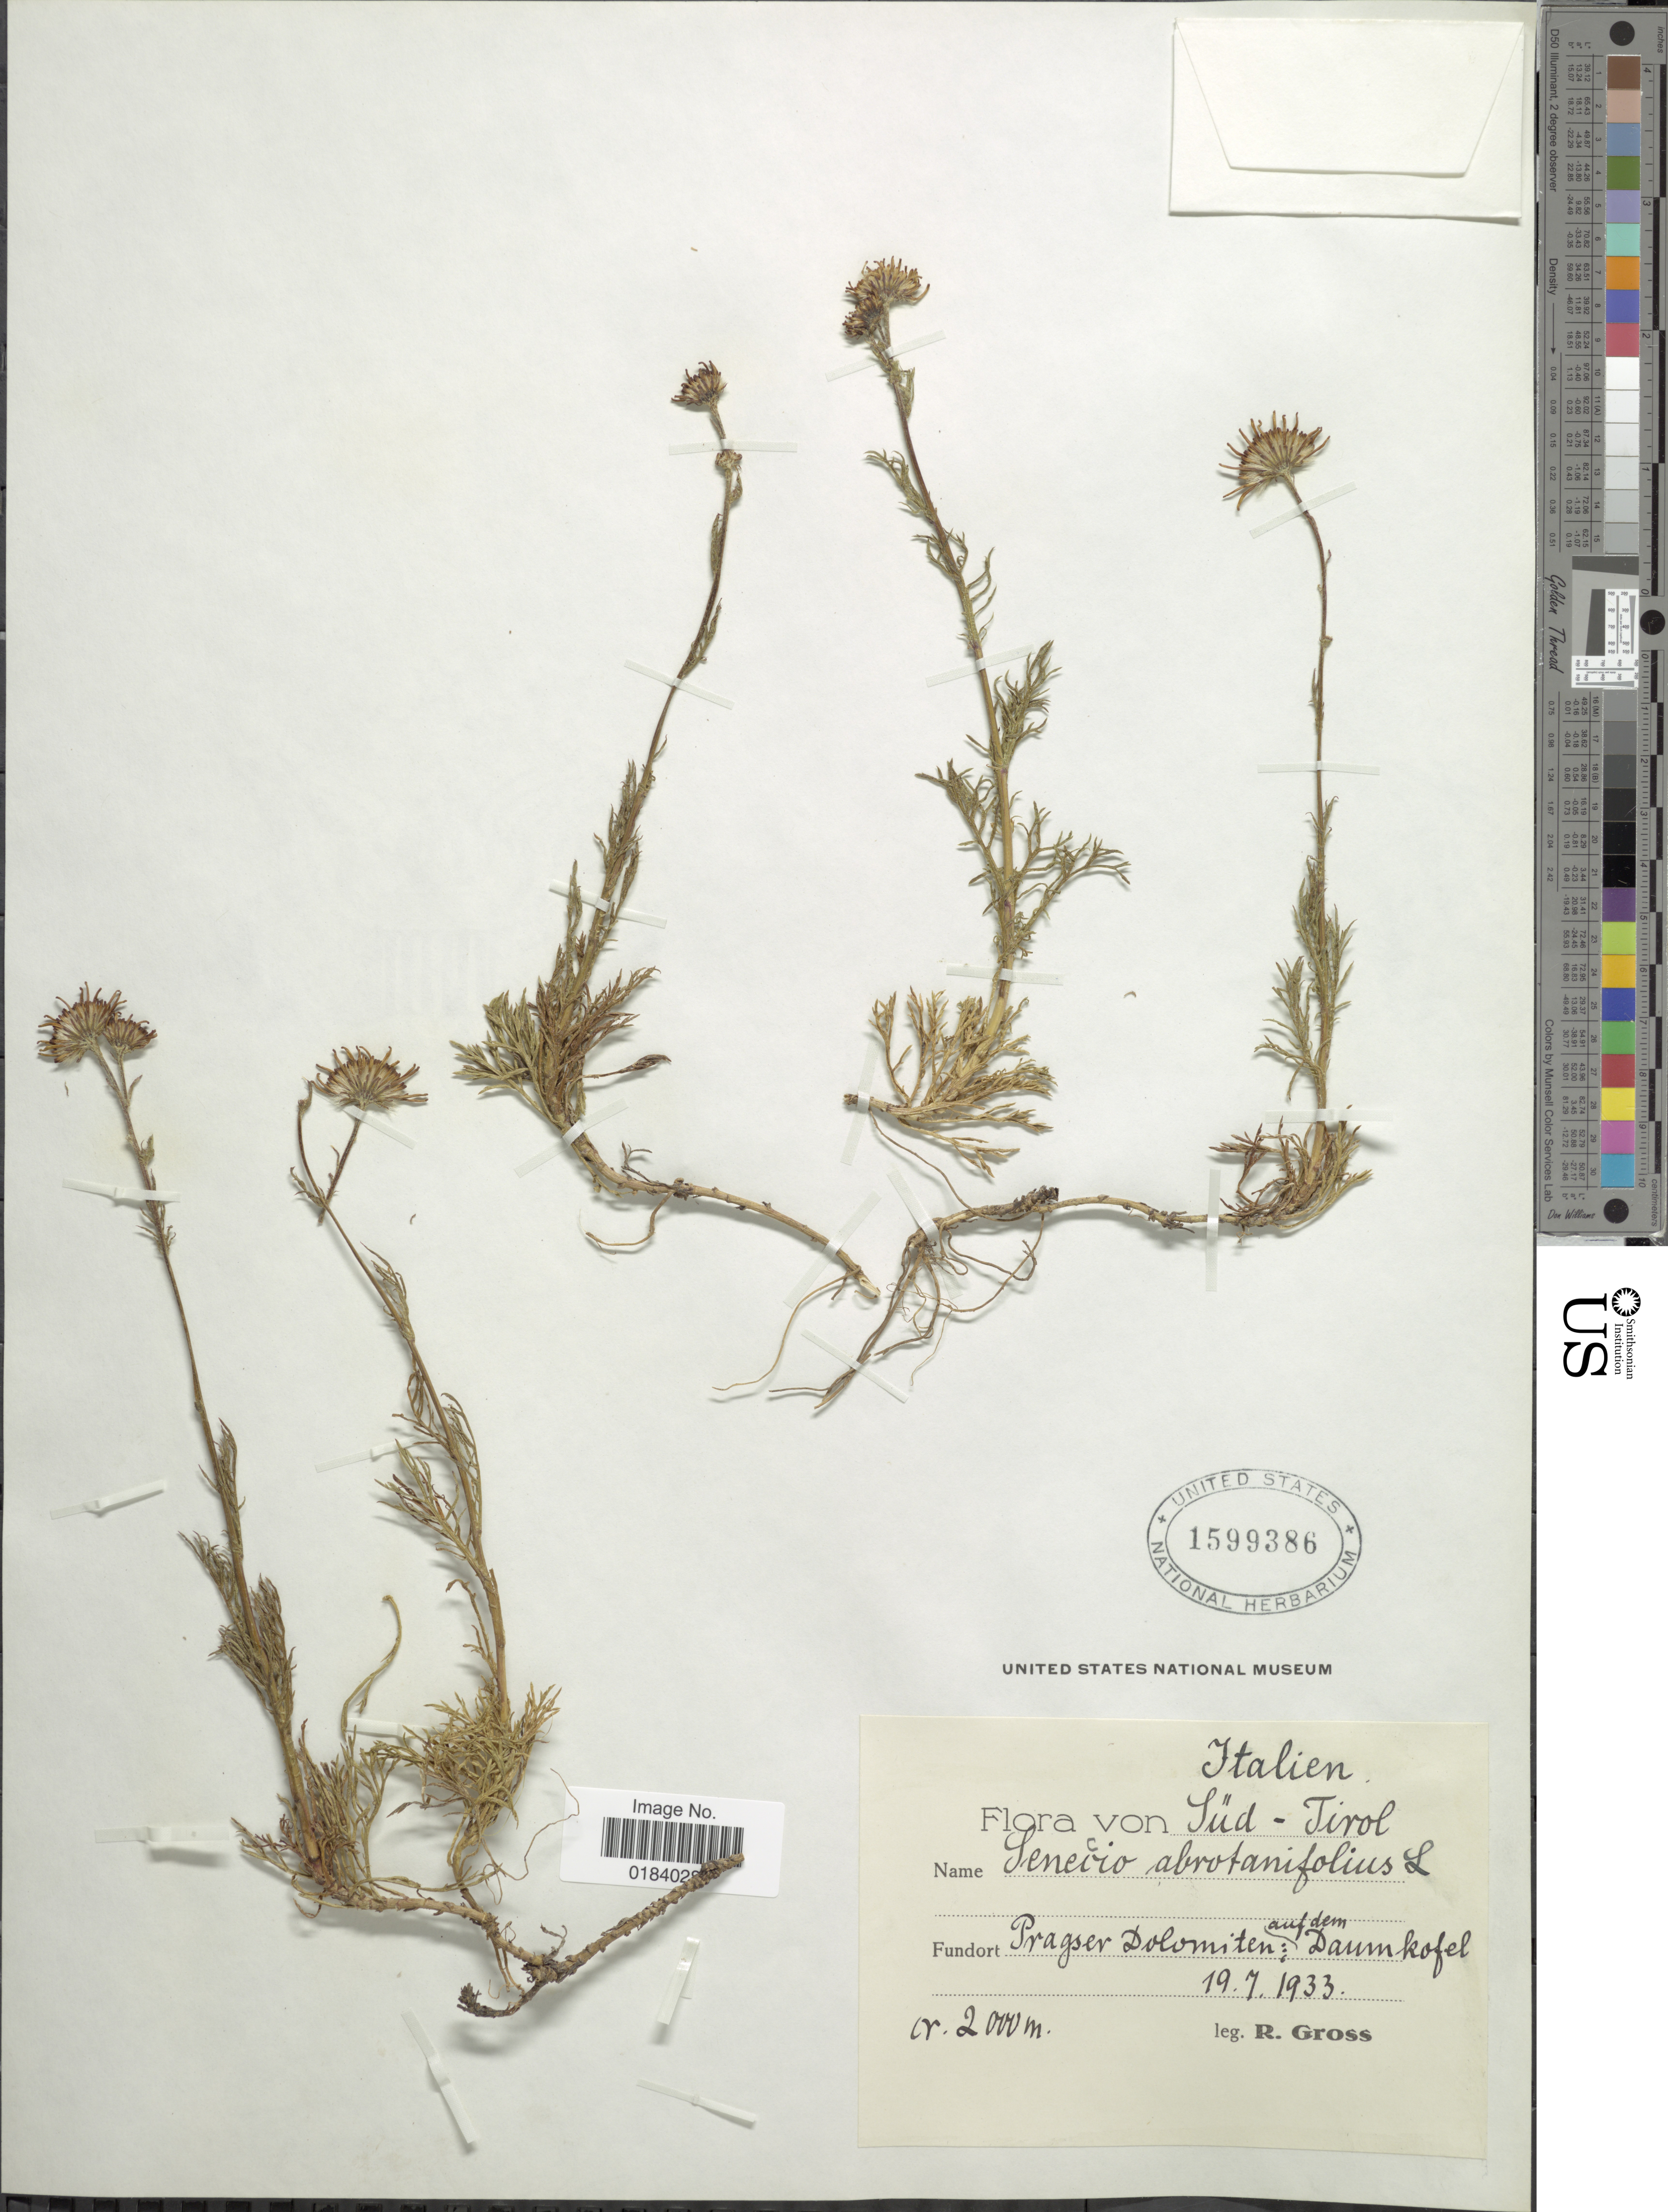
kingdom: Plantae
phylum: Tracheophyta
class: Magnoliopsida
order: Asterales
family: Asteraceae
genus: Jacobaea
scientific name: Jacobaea abrotanifolia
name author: (L.) Moench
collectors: R. Gross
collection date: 1933-07-19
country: Italy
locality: Italien, Sud-Tirol. Fundort Pragser Dolomiten: Auf dem Daumkofel.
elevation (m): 2000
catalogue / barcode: US 1599386